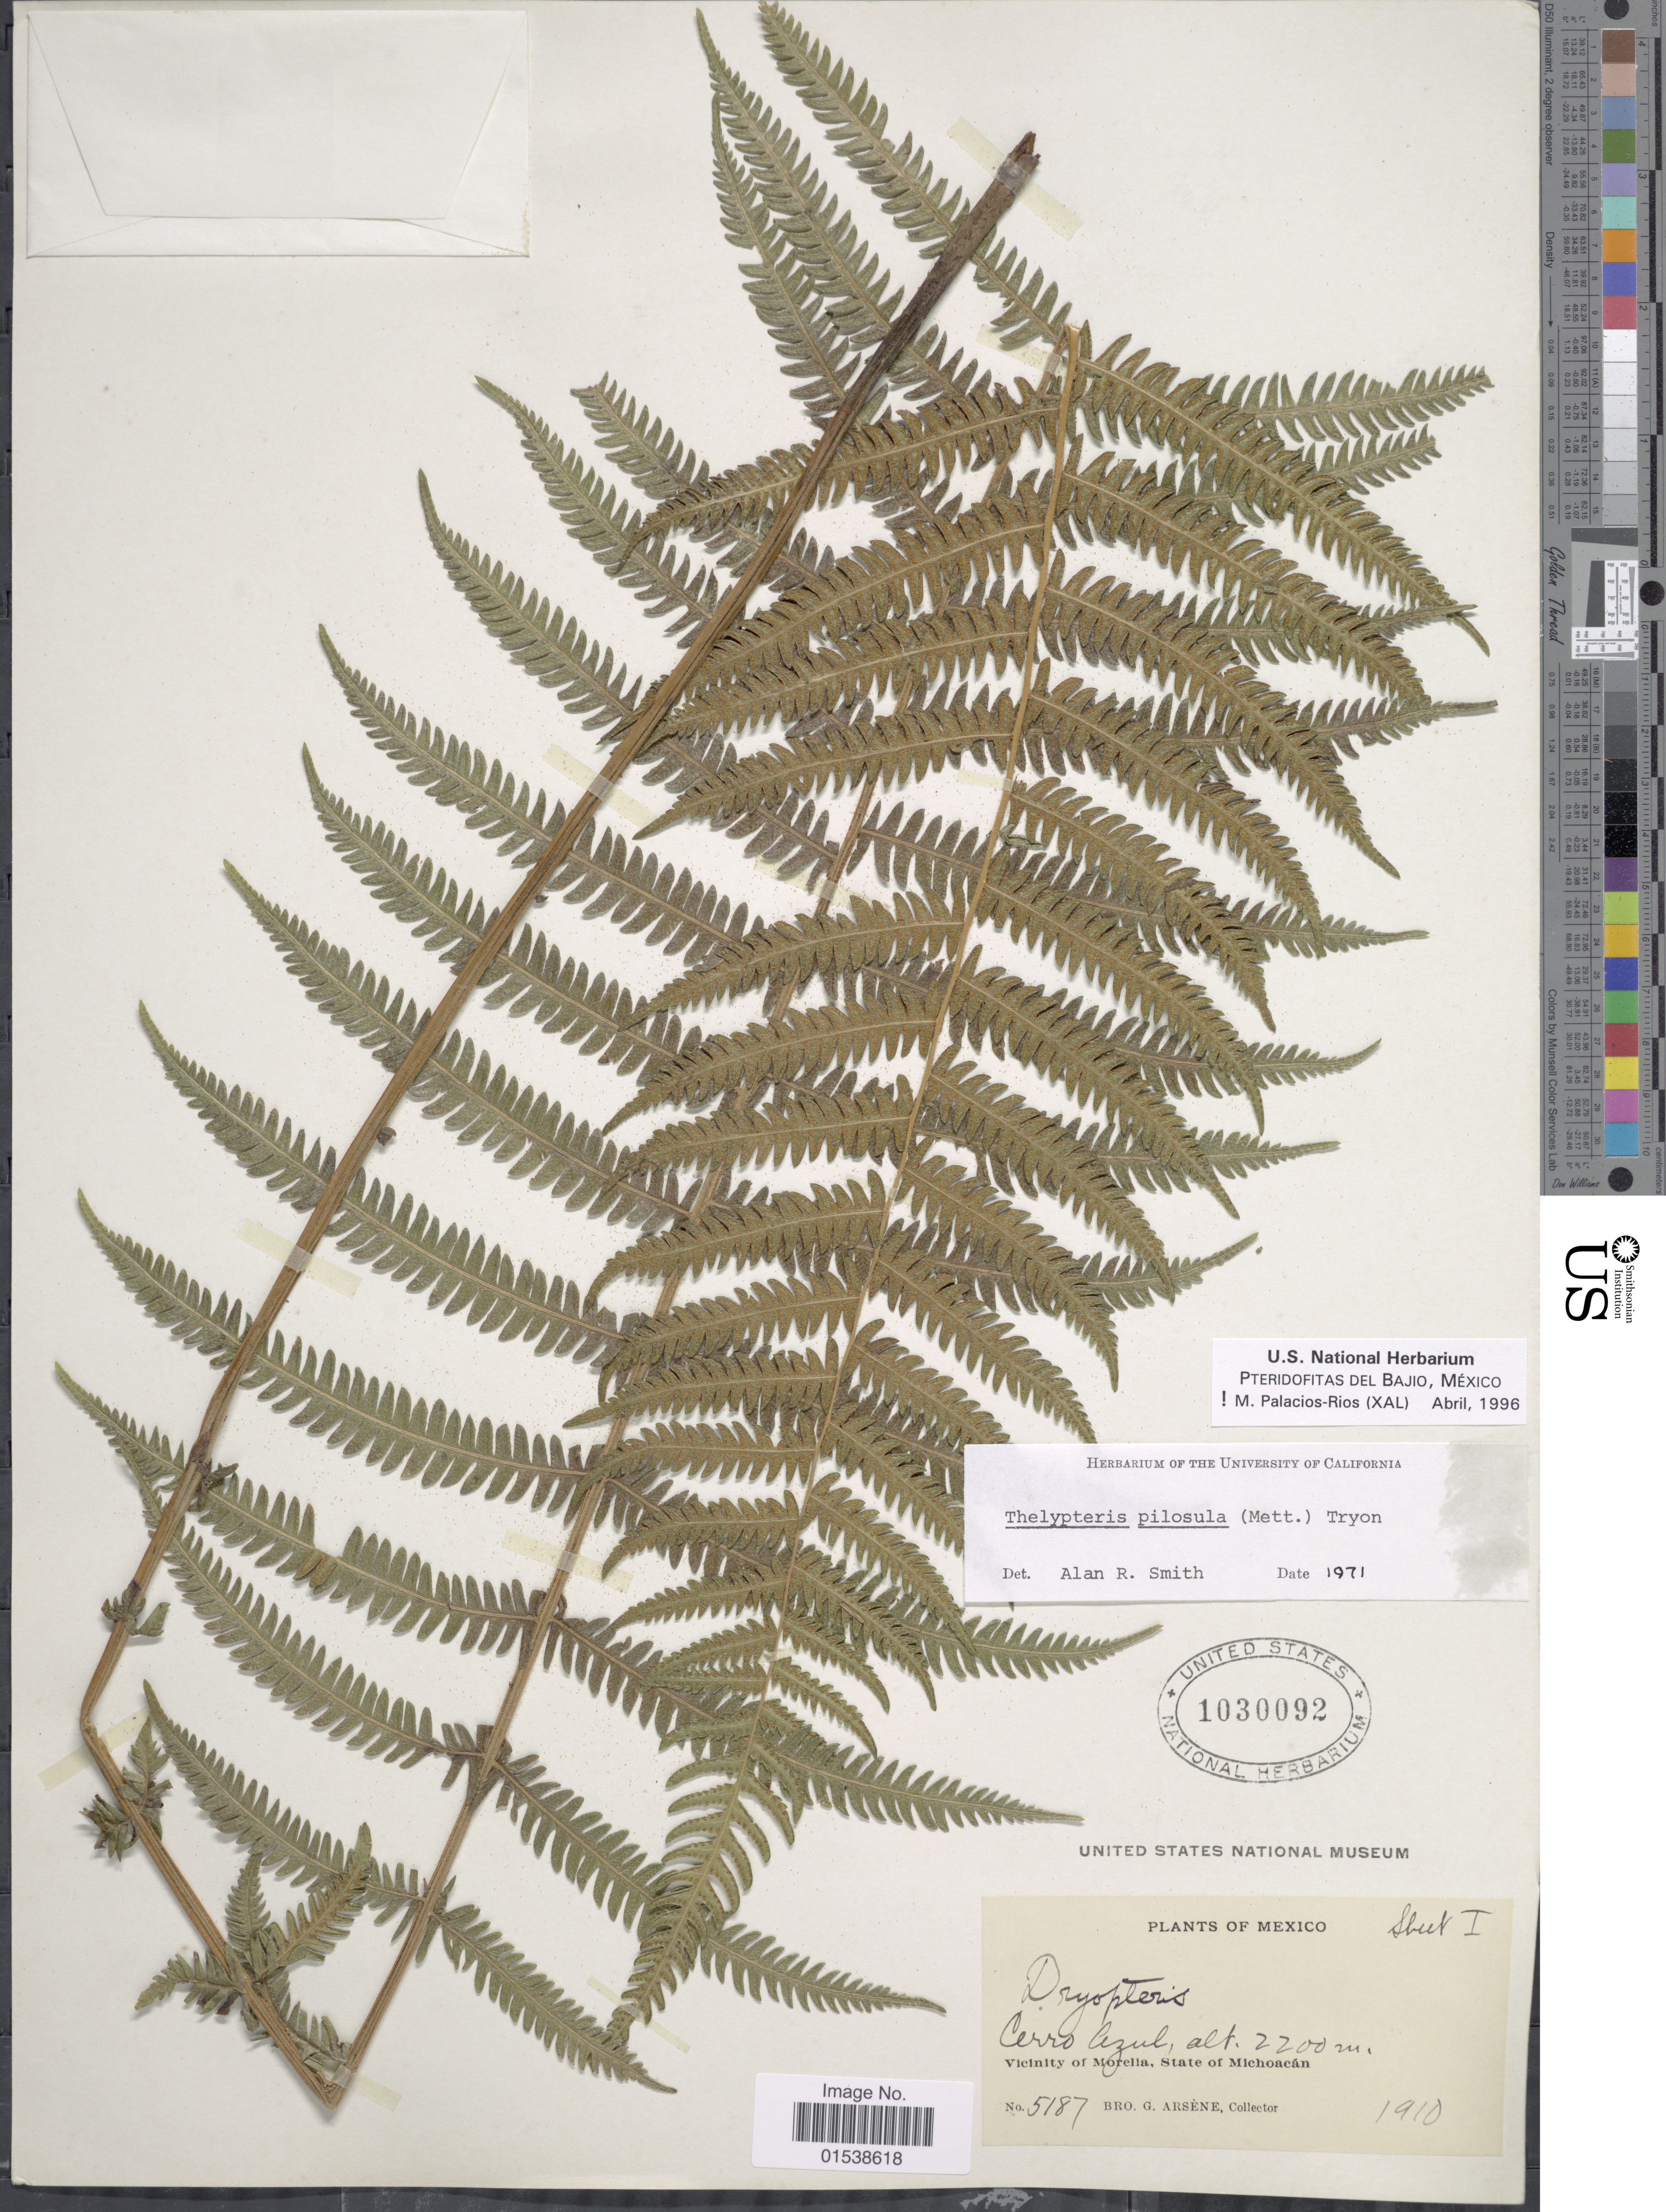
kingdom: Plantae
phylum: Tracheophyta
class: Polypodiopsida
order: Polypodiales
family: Thelypteridaceae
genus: Amauropelta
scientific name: Amauropelta pilosula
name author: (Klotzsch & H. Karst.) Á. Löve & D. Löve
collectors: Bro. G. Arsène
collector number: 5187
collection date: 1910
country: Mexico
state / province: Michoacán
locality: Cerro Azul, Vicinity of Morelia, State of Michoacan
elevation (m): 2200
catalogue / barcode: US 1030092